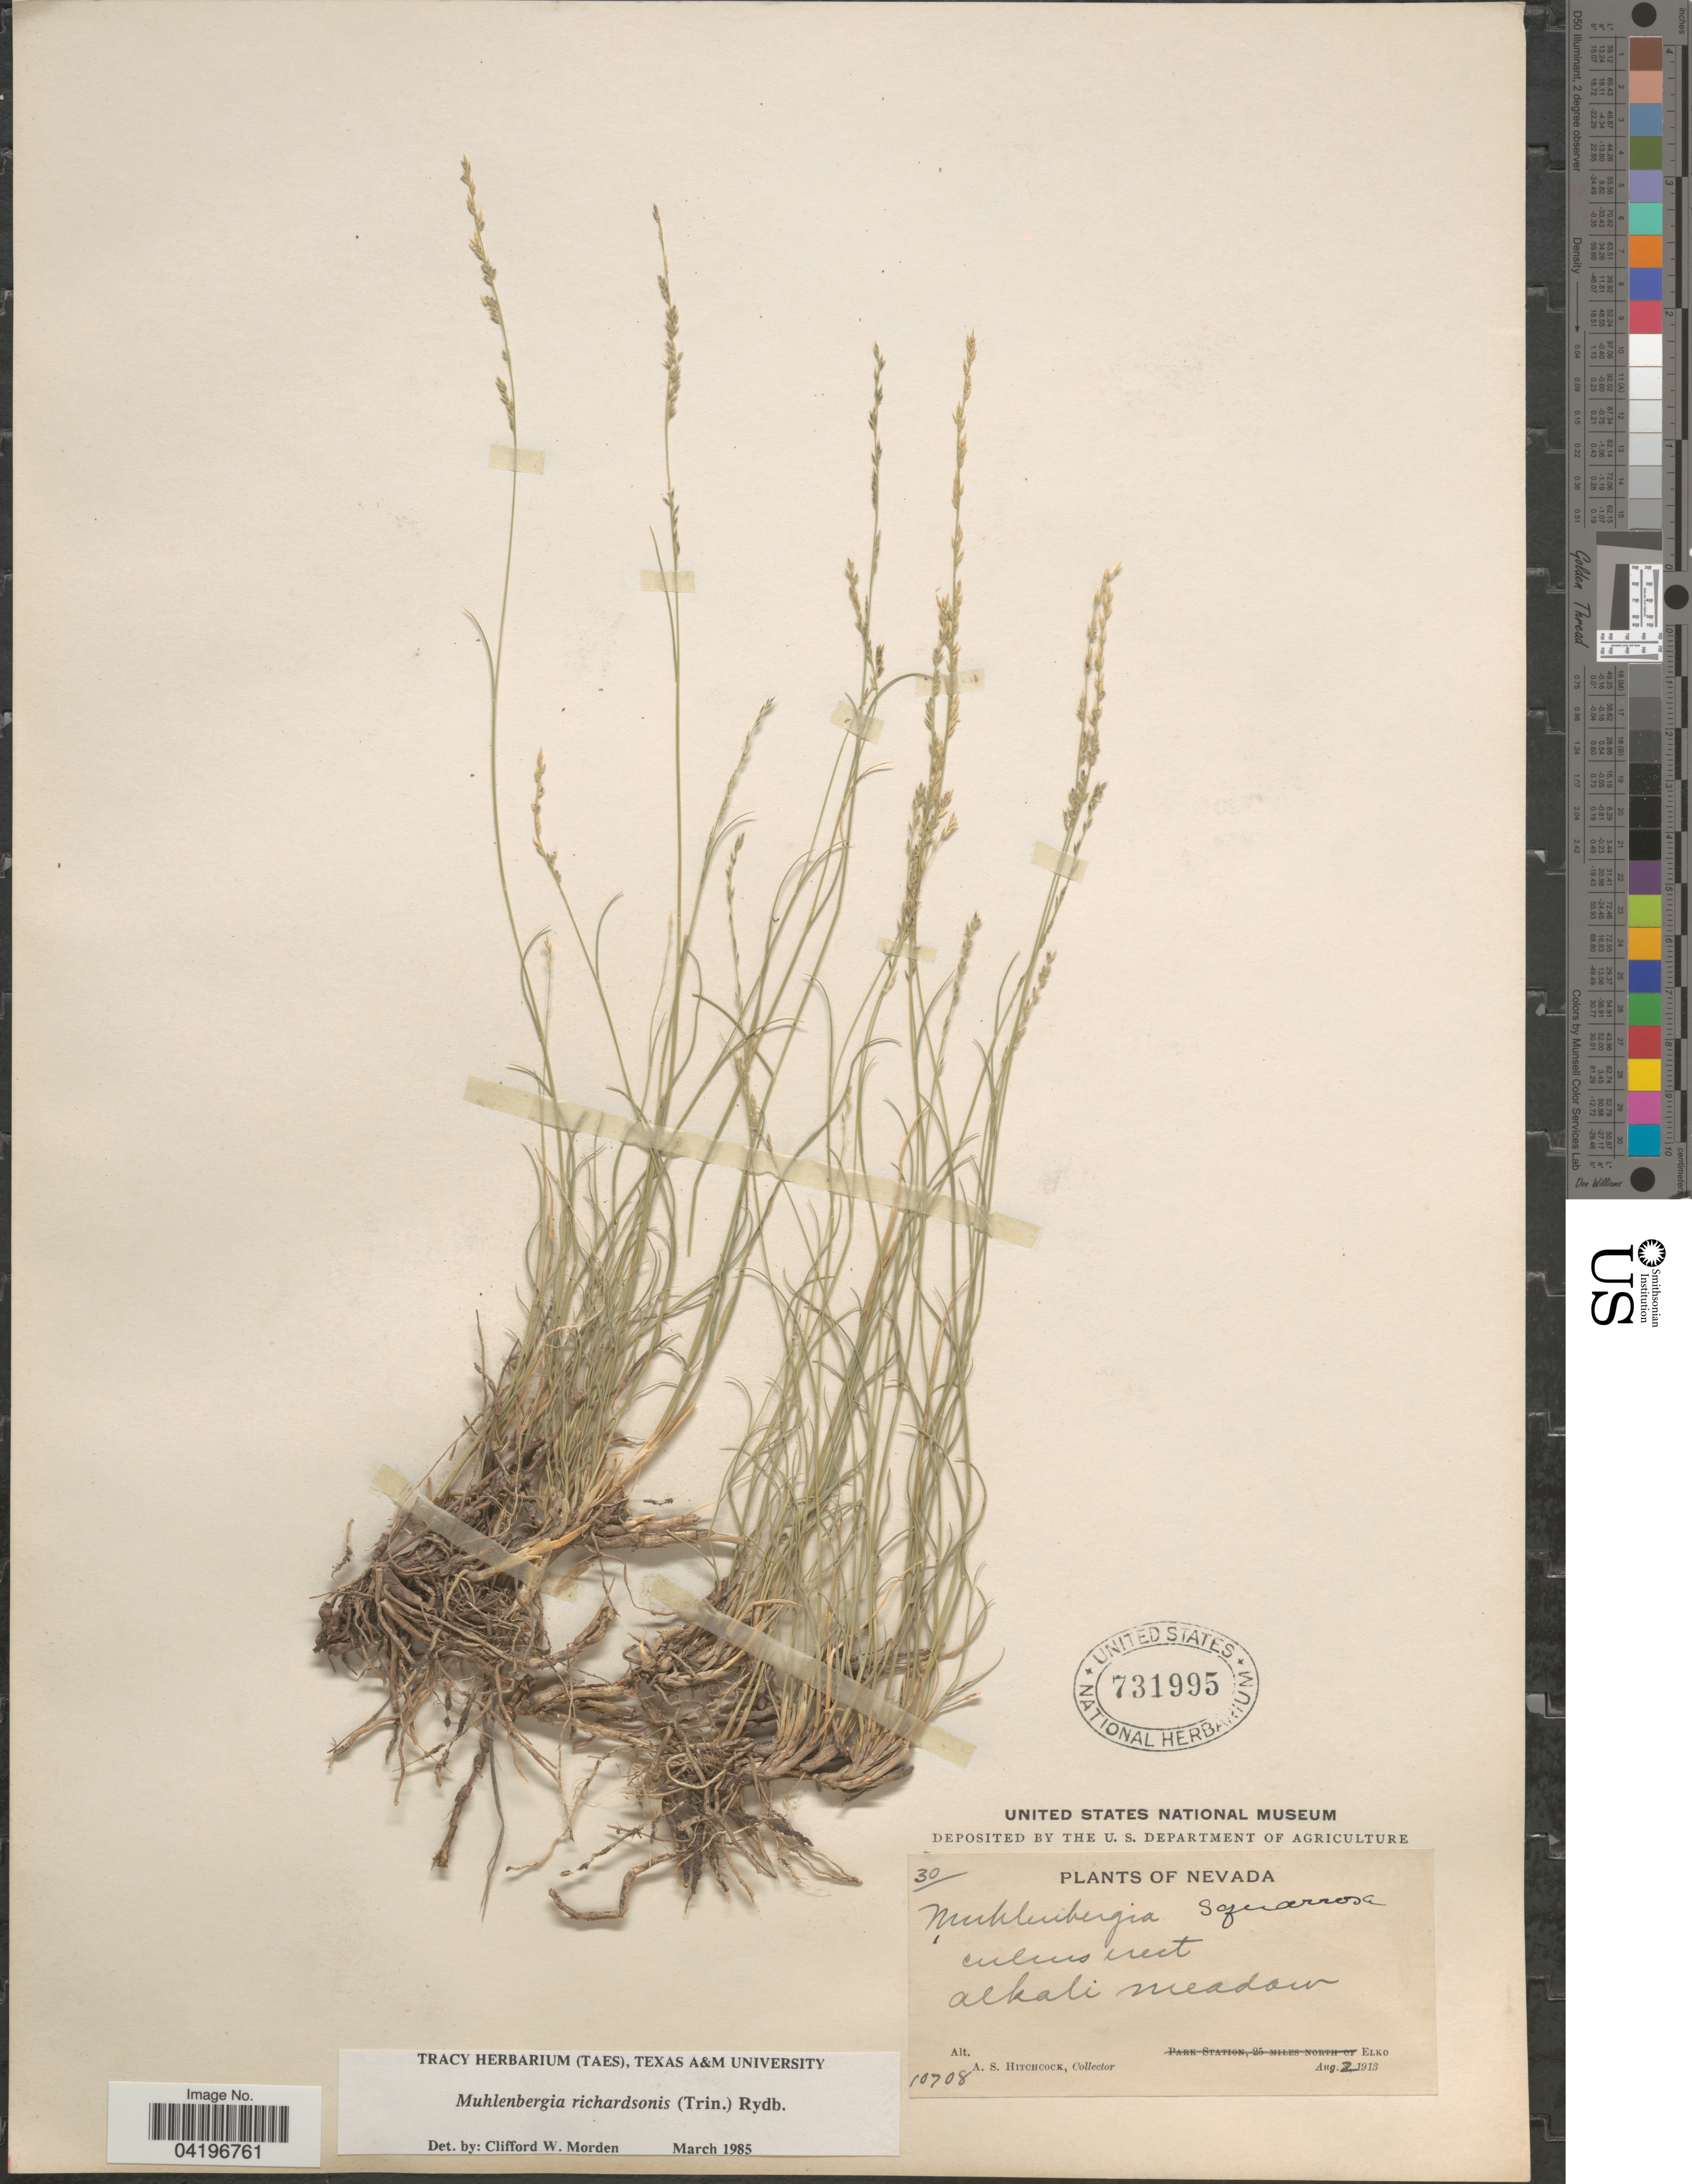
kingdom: Plantae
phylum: Tracheophyta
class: Liliopsida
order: Poales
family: Poaceae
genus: Muhlenbergia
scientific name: Muhlenbergia richardsonis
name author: (Trin.) Rydb.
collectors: A. S. Hitchcock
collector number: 10708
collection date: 1913-08-02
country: United States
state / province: Nevada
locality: Elko.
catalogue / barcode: US 731995